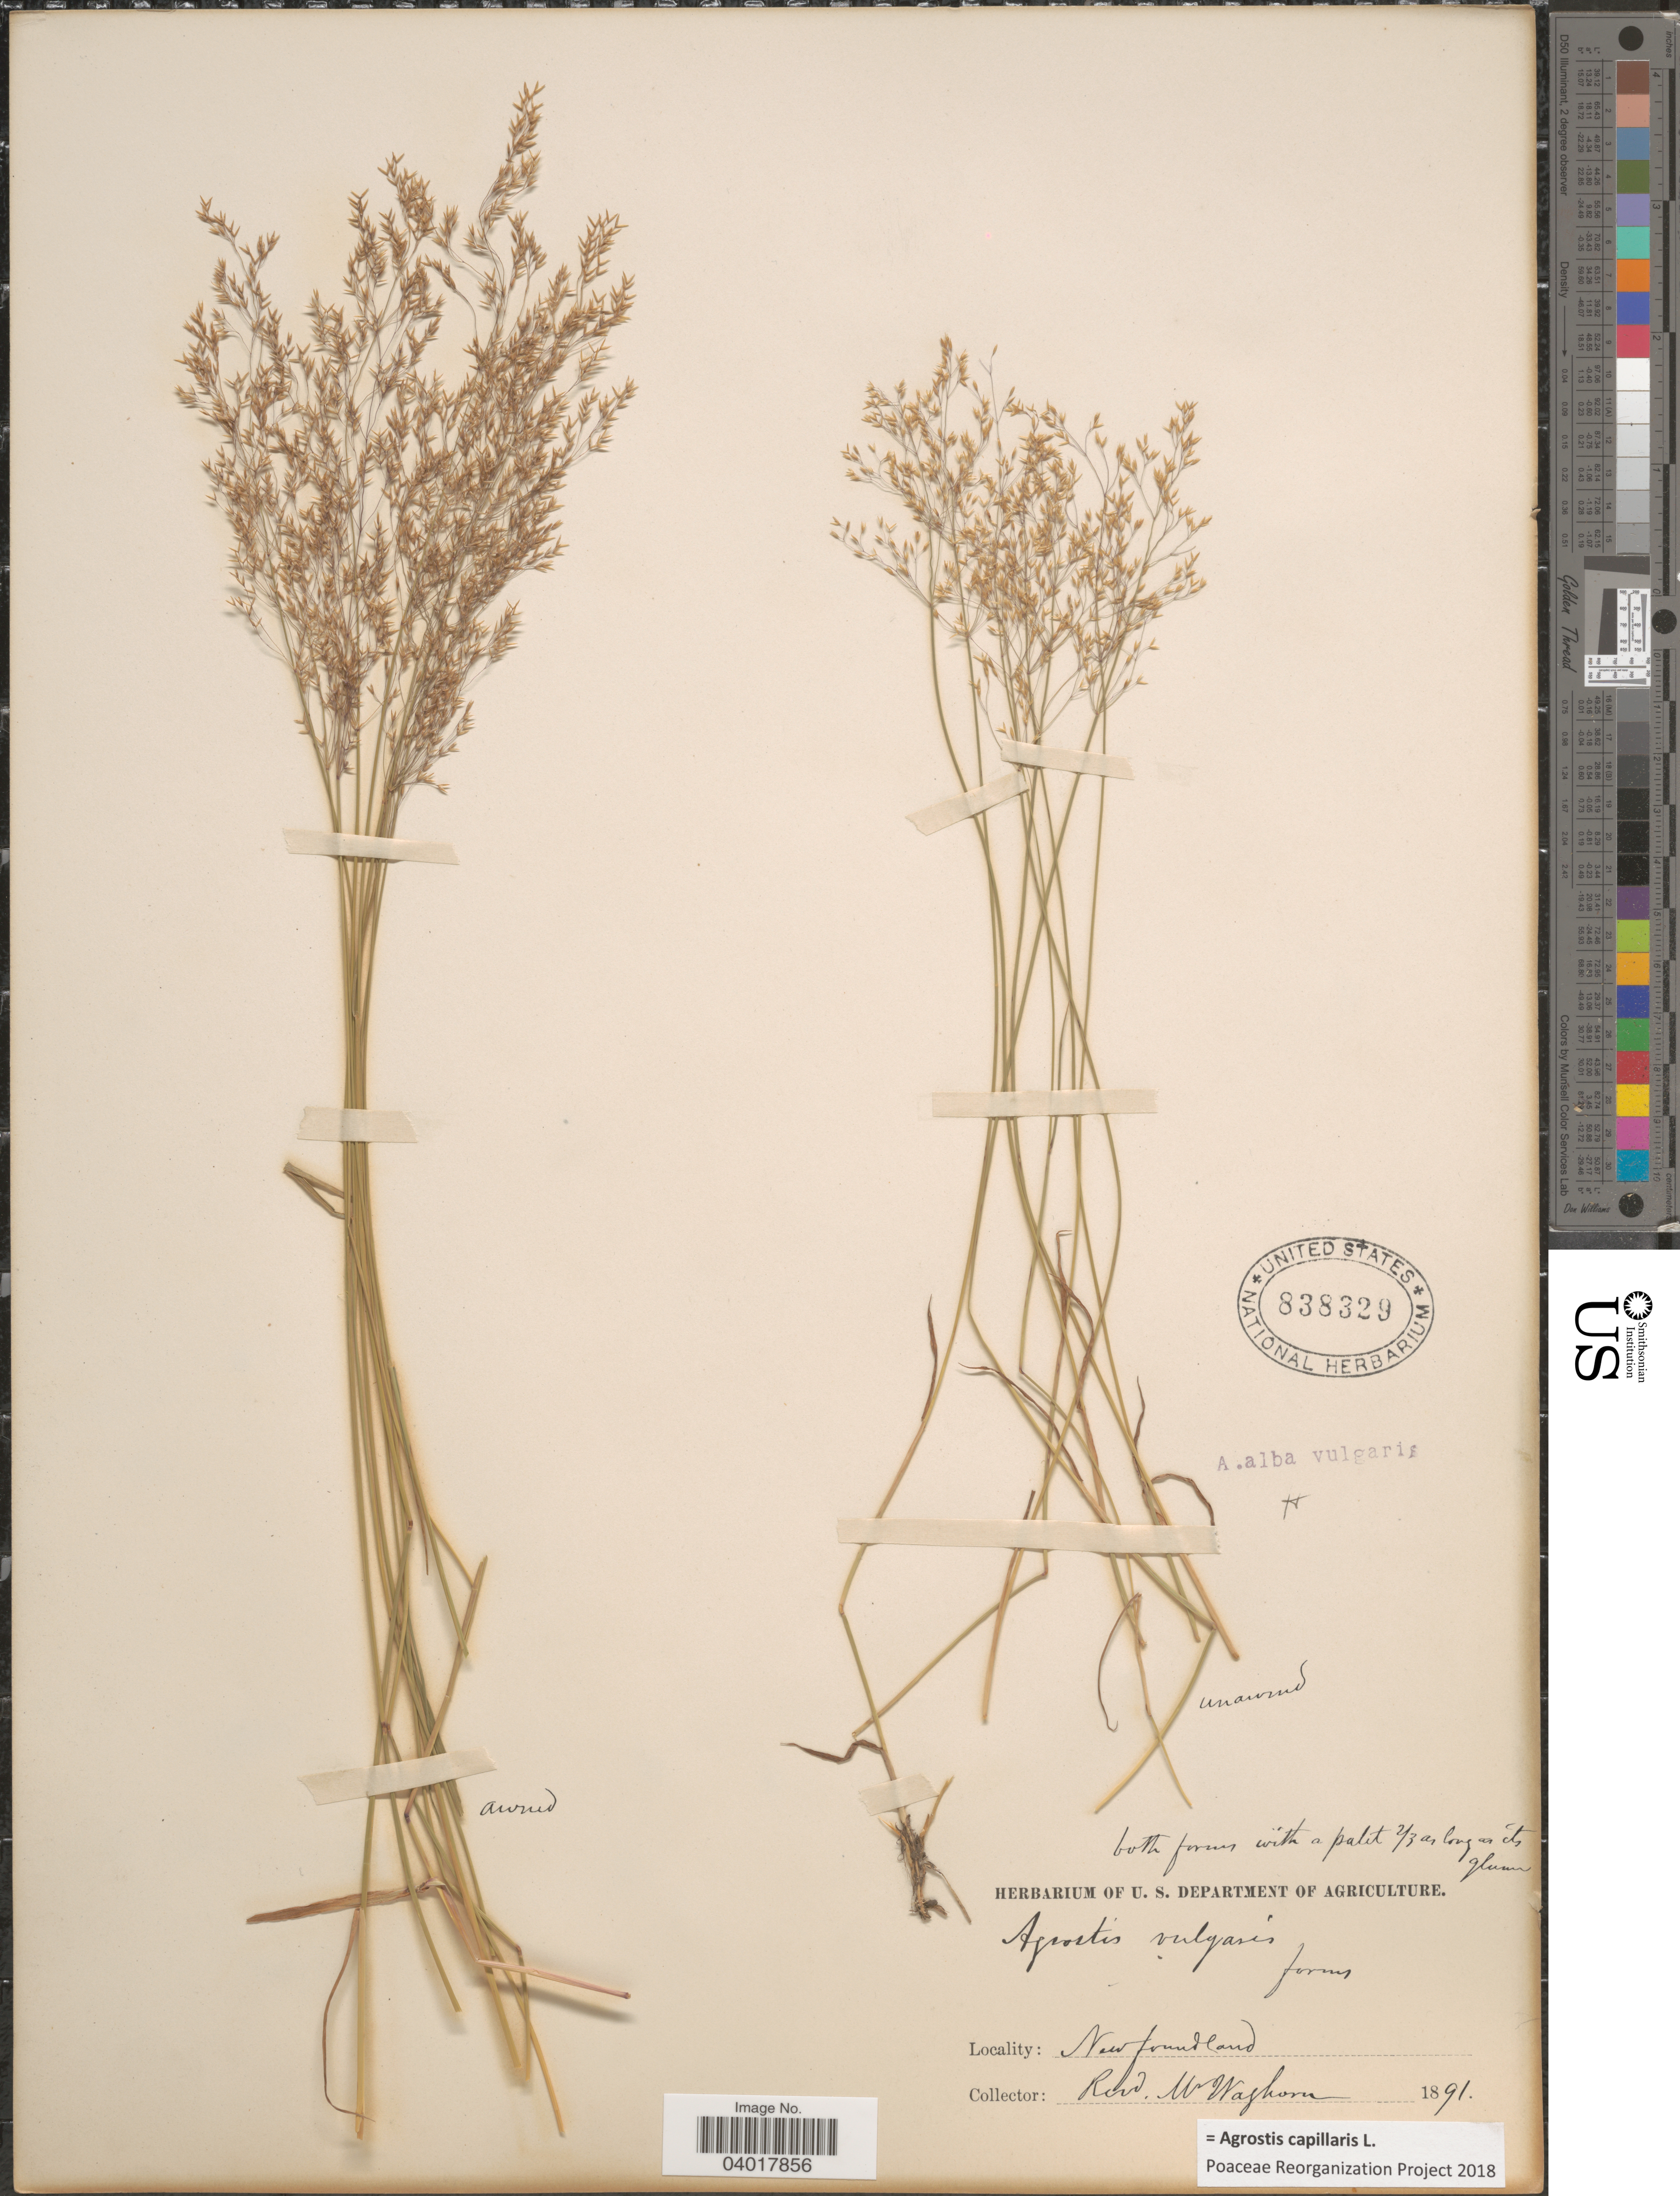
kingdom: Plantae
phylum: Tracheophyta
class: Liliopsida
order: Poales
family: Poaceae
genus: Agrostis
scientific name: Agrostis capillaris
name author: L.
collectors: Waghorn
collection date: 1891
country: Canada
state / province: Newfoundland and Labrador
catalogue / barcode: US 838329